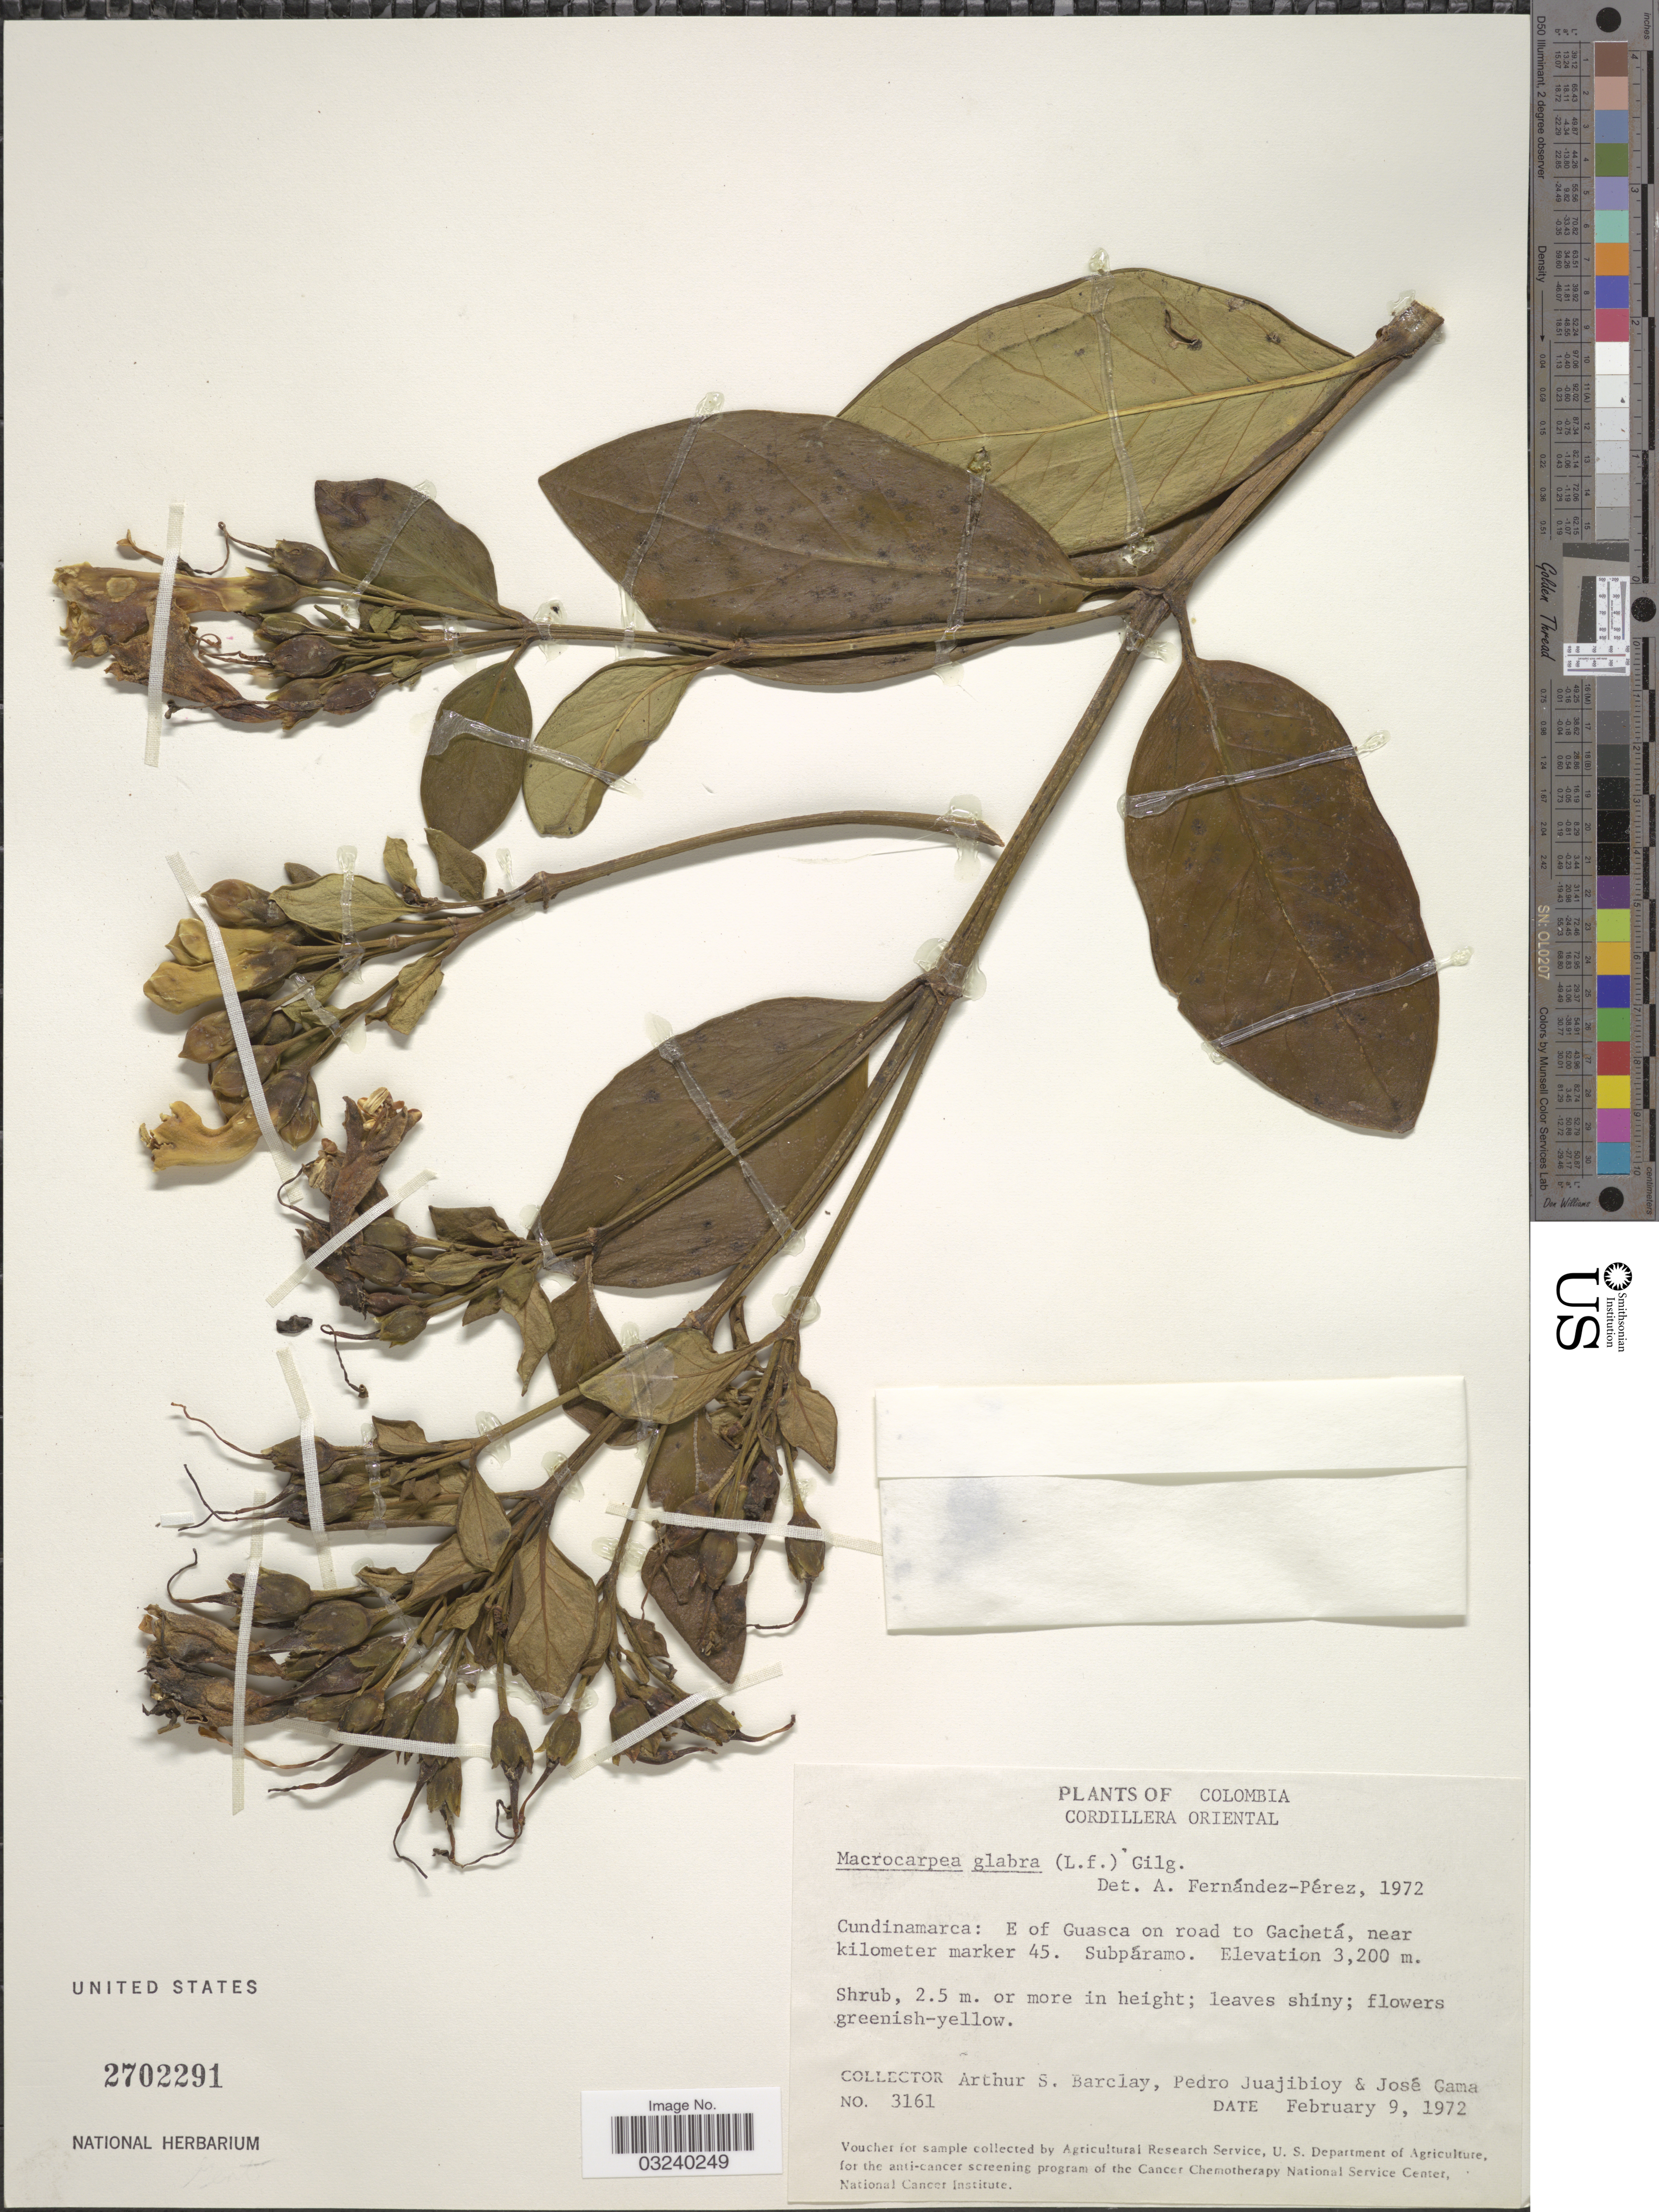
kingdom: Plantae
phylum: Tracheophyta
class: Magnoliopsida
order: Gentianales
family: Gentianaceae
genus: Macrocarpaea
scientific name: Macrocarpaea glabra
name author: (L. f.) Gilg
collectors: A. S. Barclay, P. Juajibioy & J. Gama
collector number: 3161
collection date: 1972-02-09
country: Colombia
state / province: Cundinamarca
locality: Cordillera Oriental, E of Guasca on road to Gachetá, near kilometer marker 45.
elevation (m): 3200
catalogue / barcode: US 2702291